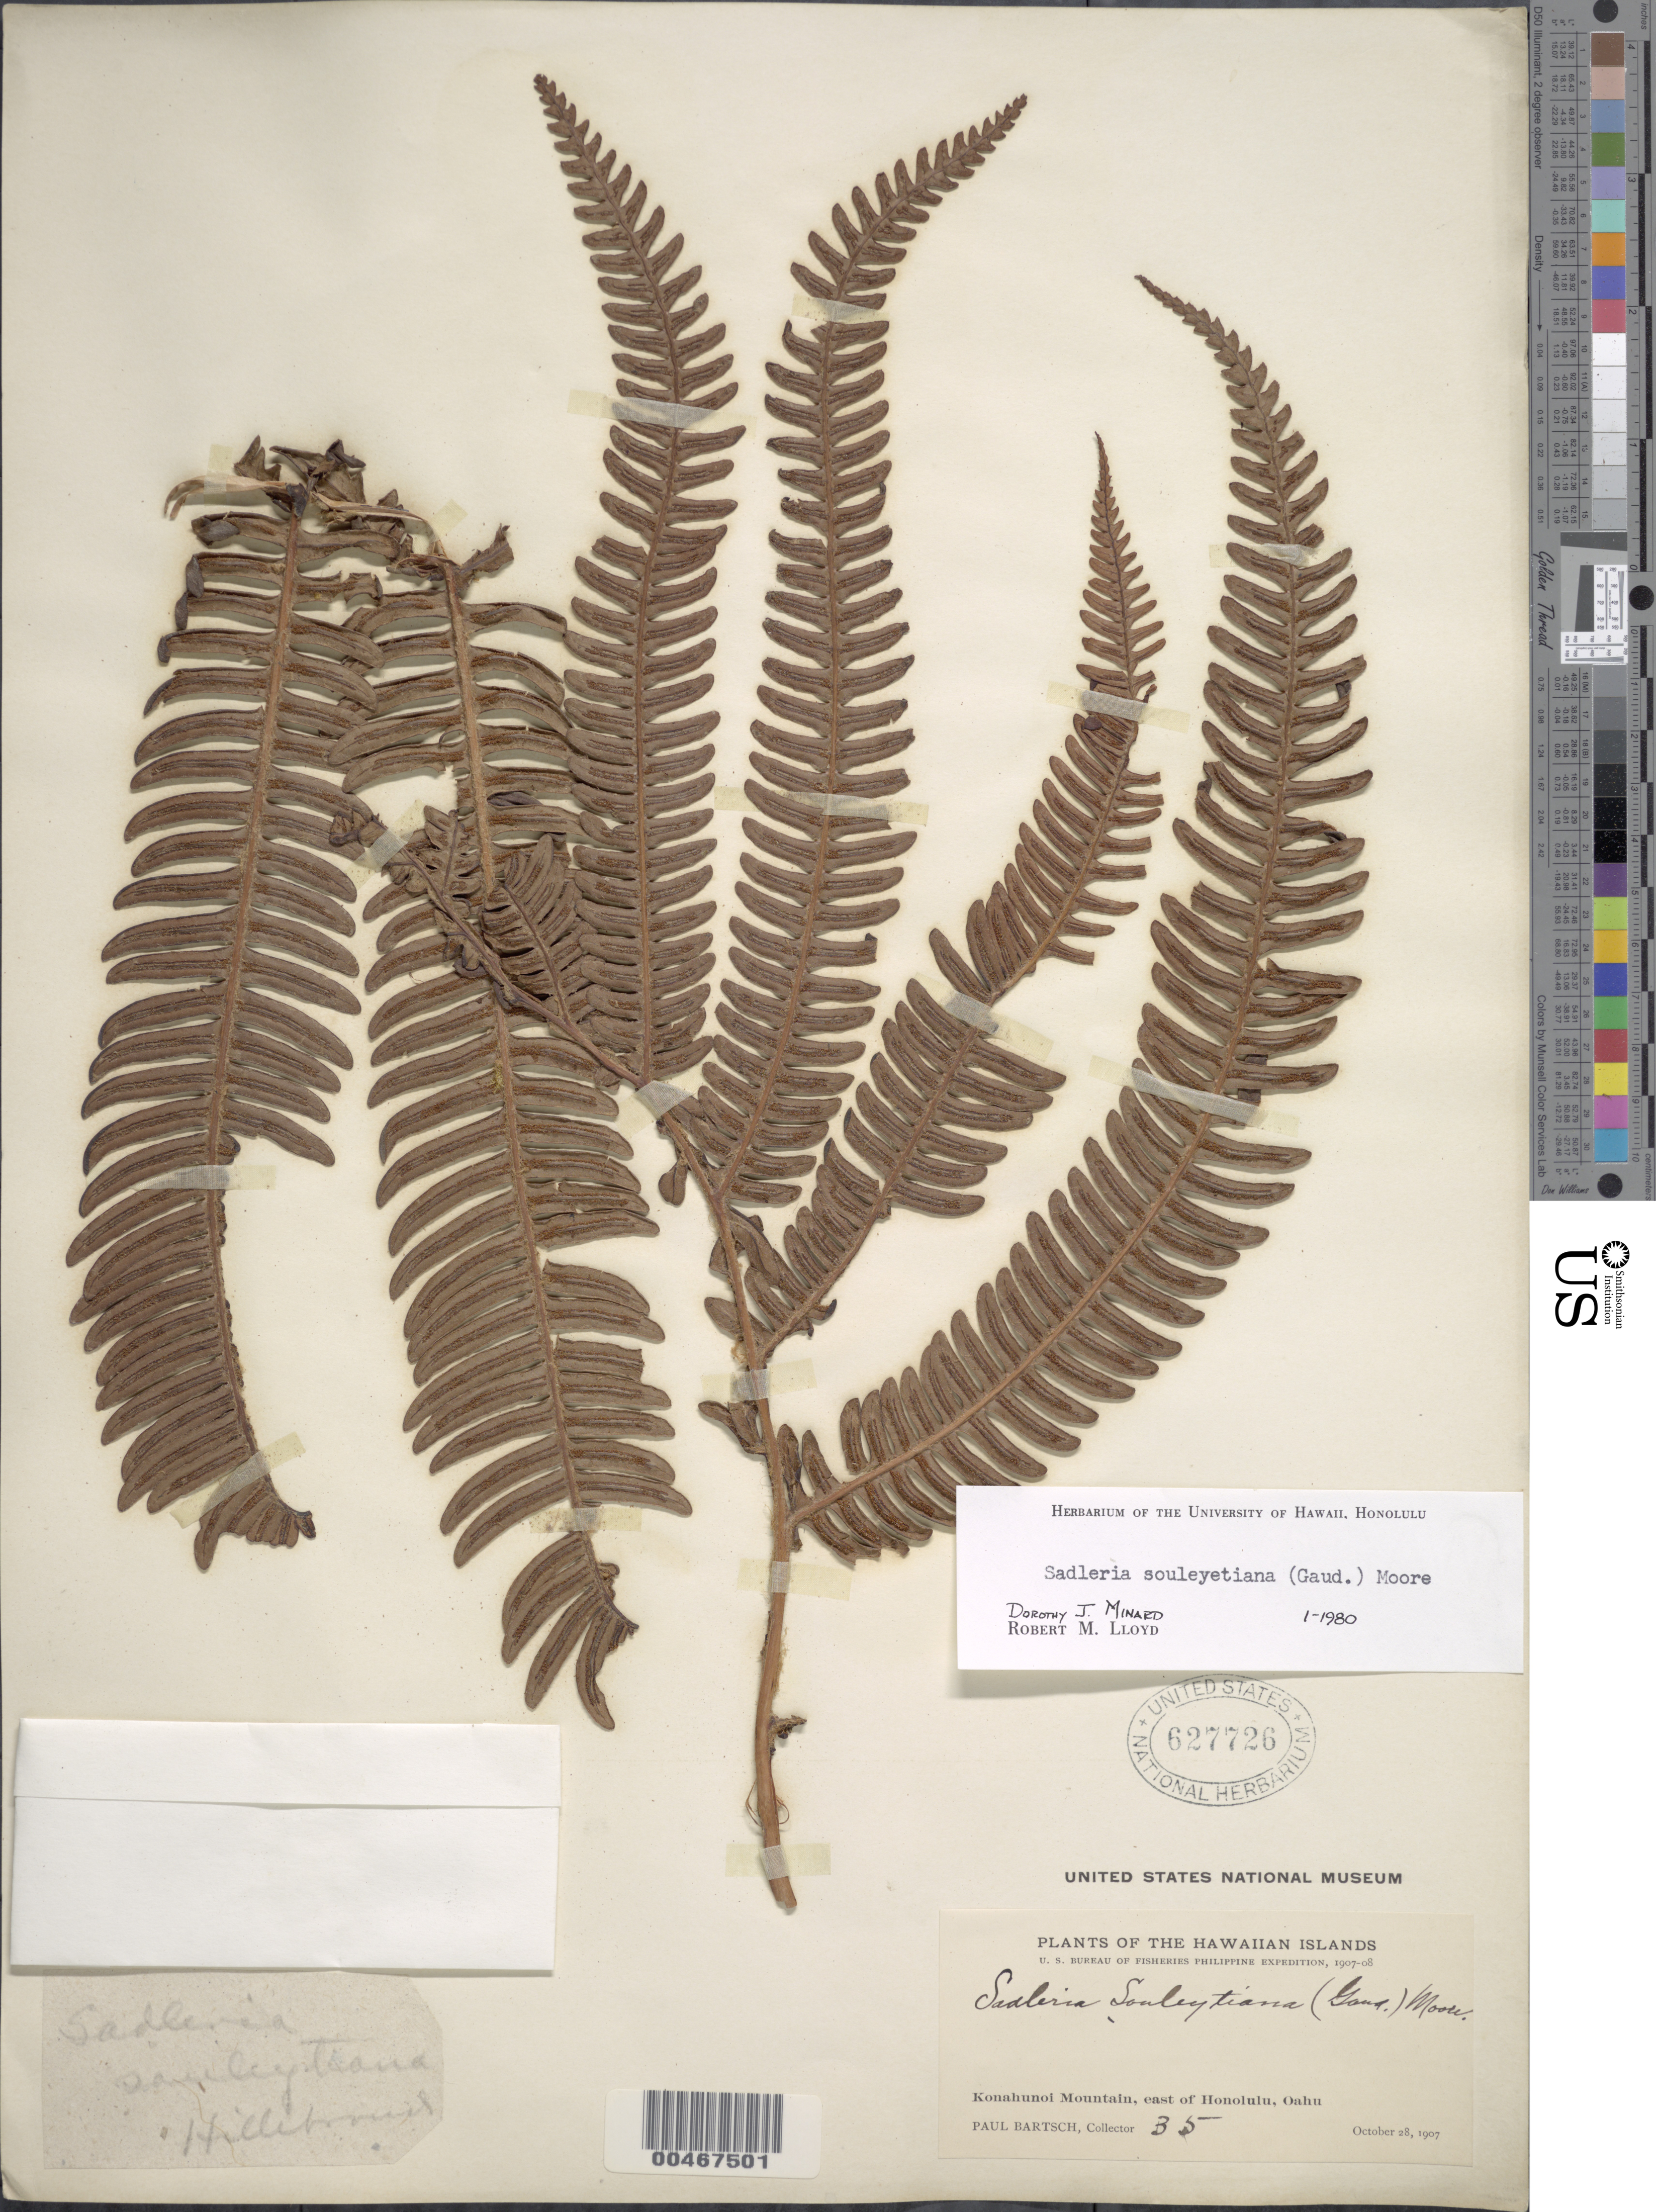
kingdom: Plantae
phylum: Tracheophyta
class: Polypodiopsida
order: Polypodiales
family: Blechnaceae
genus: Sadleria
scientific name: Sadleria souleytiana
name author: (Gaudich.) T. Moore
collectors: P. Bartsch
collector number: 35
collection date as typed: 28 Oct 1907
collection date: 1907-10-28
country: United States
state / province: Hawaii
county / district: Honolulu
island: Oahu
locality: Konahunoi Mt., E of Honolulu, Oahu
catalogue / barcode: US 627726